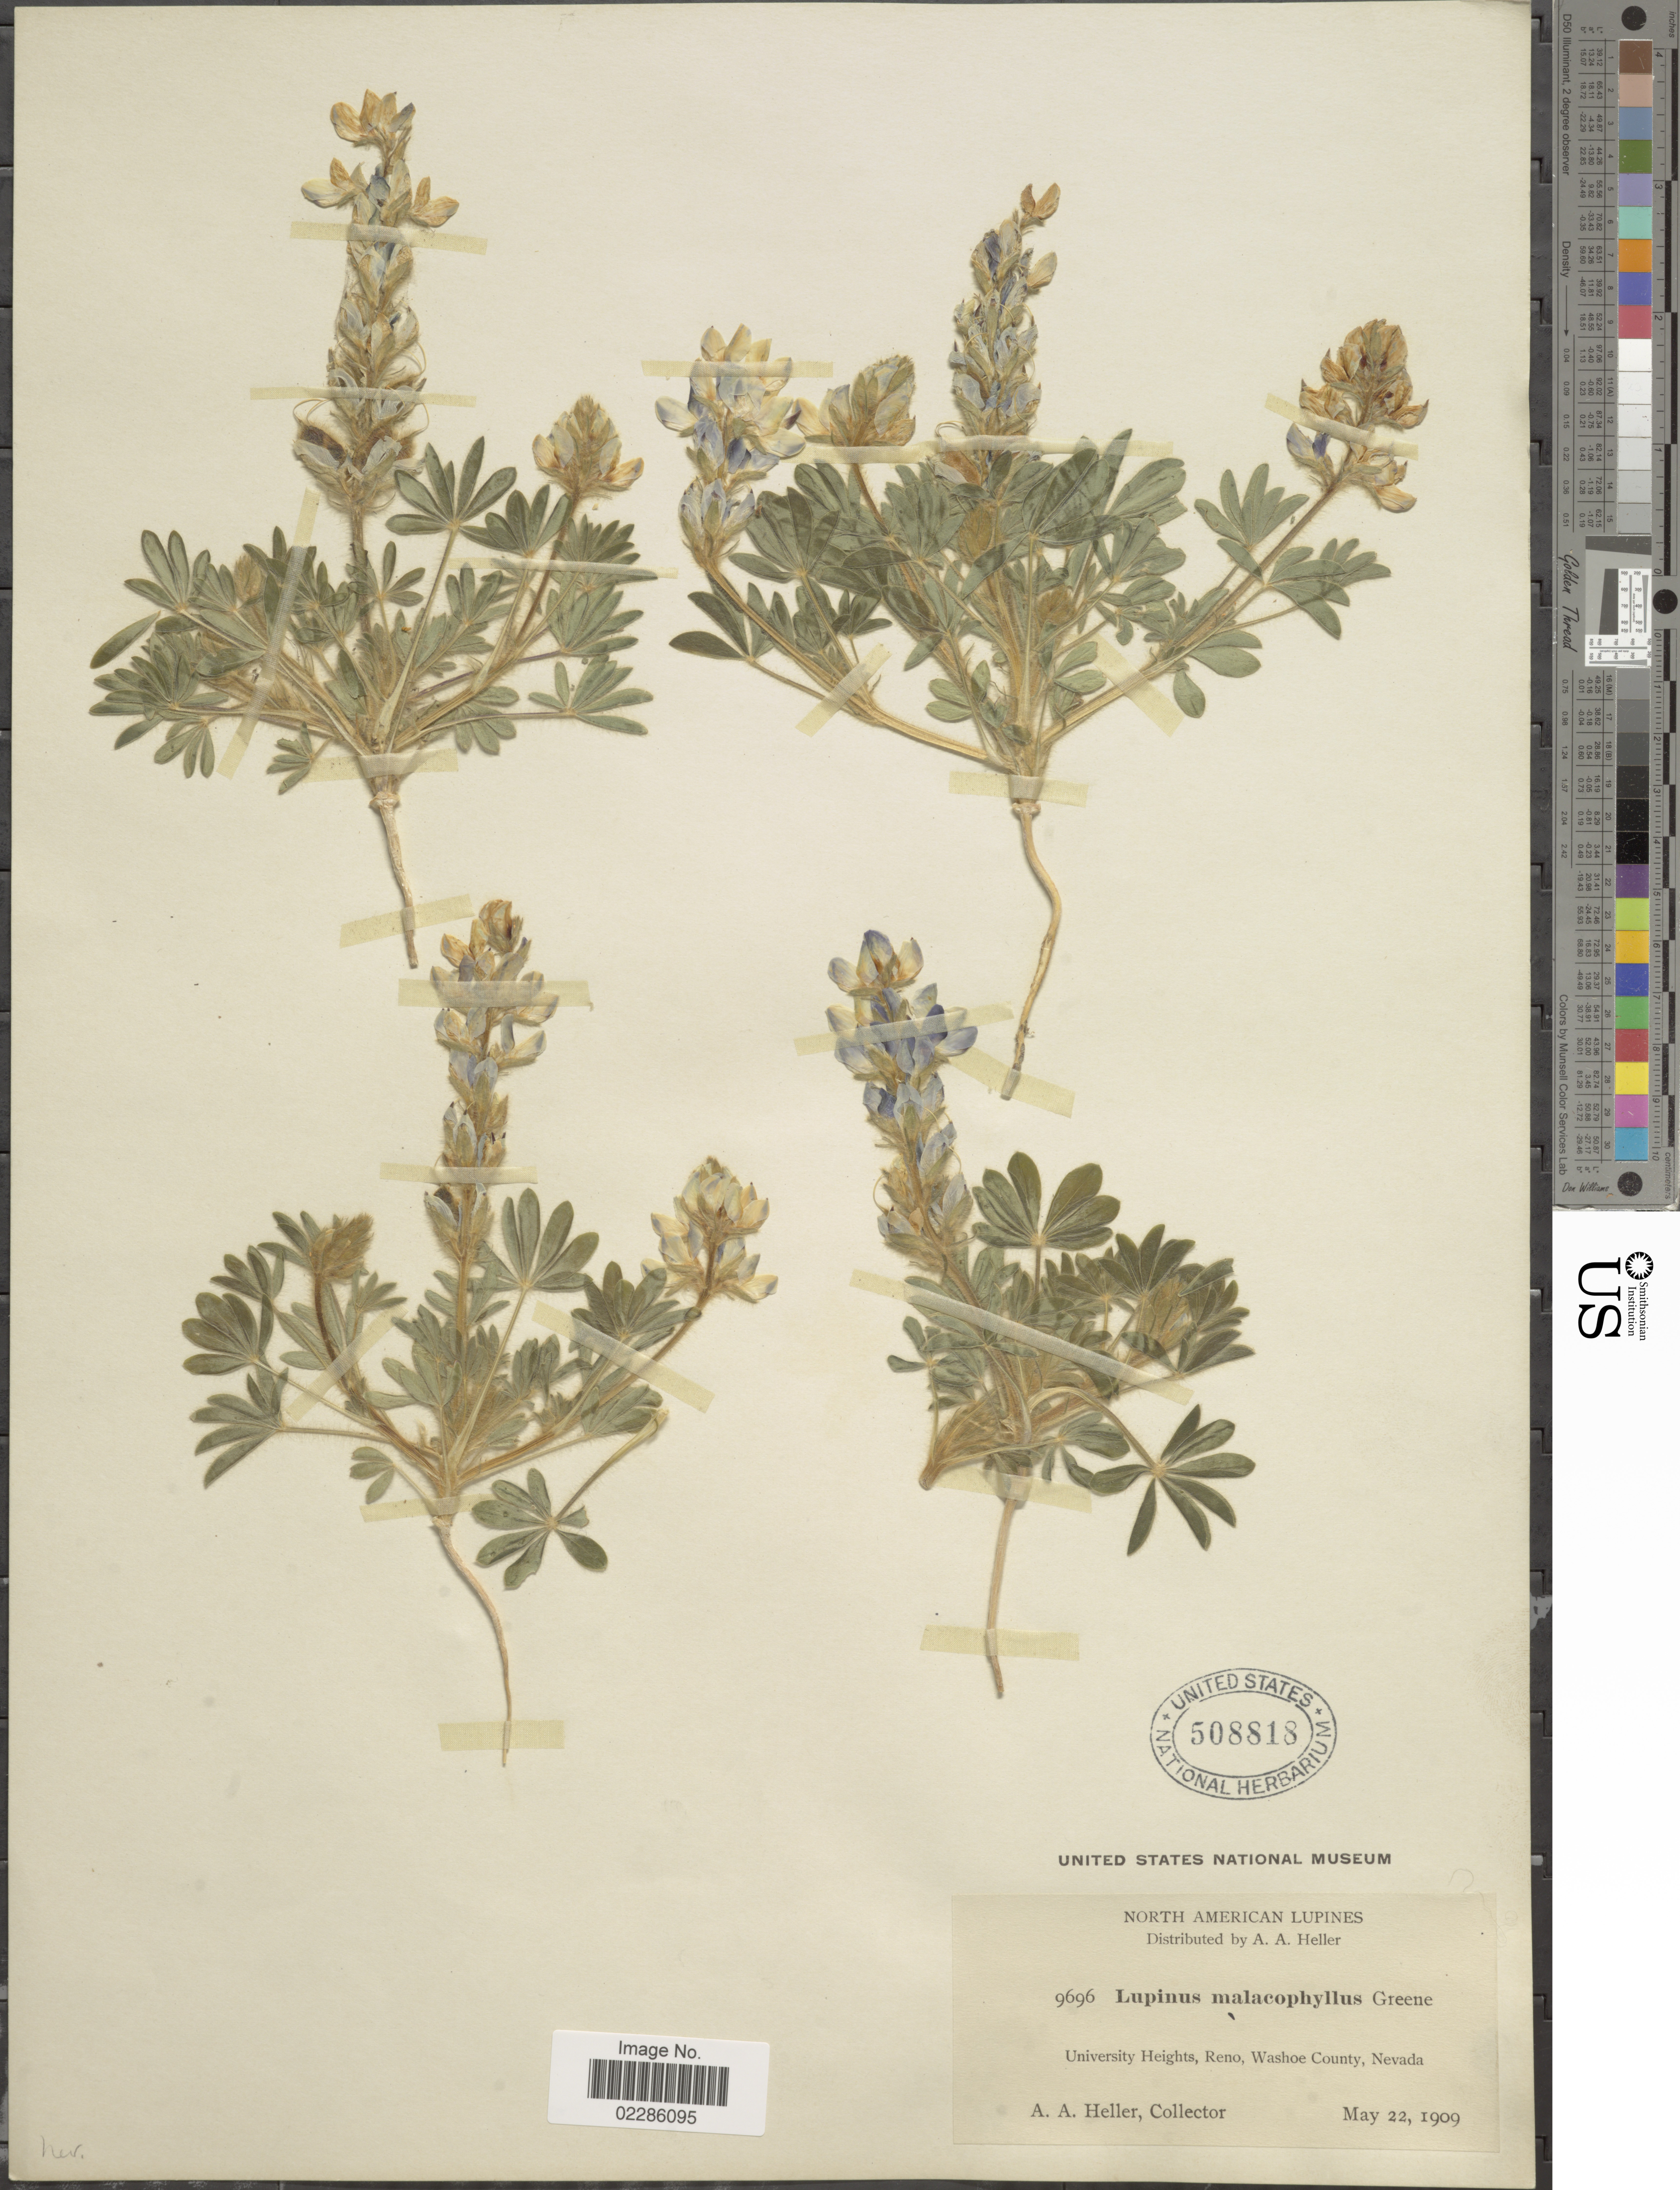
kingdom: Plantae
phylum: Tracheophyta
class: Magnoliopsida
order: Fabales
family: Fabaceae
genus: Lupinus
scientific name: Lupinus malacophyllus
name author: Greene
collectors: A. A. Heller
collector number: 9696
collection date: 1909-05-22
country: United States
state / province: Nevada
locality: University Heights, Reno, Washoe County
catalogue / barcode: US 508818